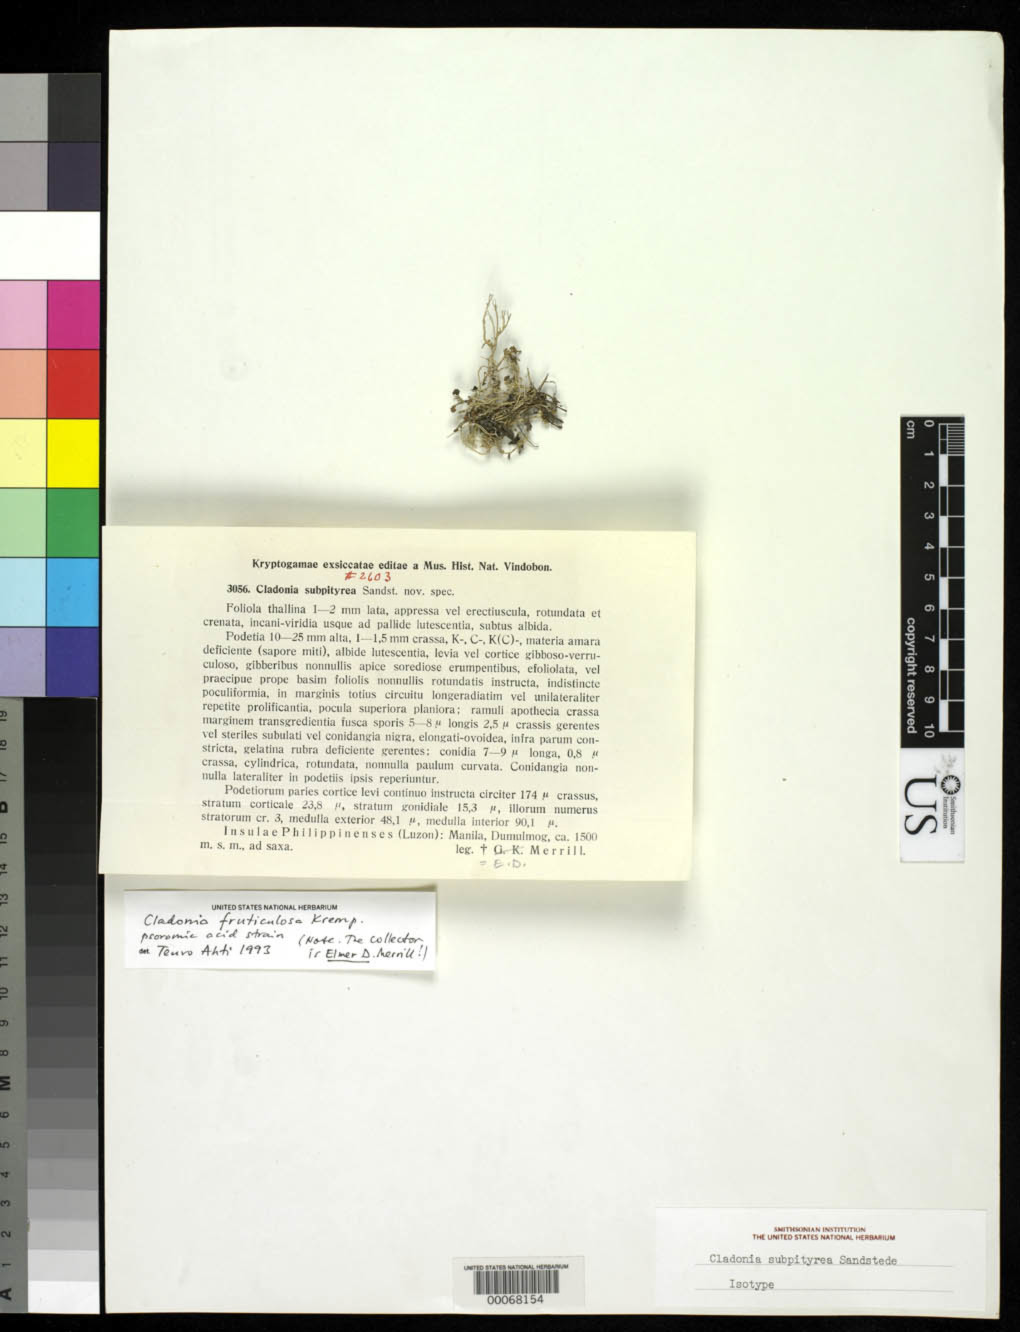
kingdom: Fungi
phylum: Ascomycota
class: Lecanoromycetes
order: Lecanorales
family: Cladoniaceae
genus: Cladonia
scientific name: Cladonia subpityrea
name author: Sandst. in Keissl.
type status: Isolectotype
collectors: E. D. Merrill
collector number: Krypt. Exs. Vindob. 3056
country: Philippines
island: Luzon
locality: Manila, Dumulmog.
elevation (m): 1500